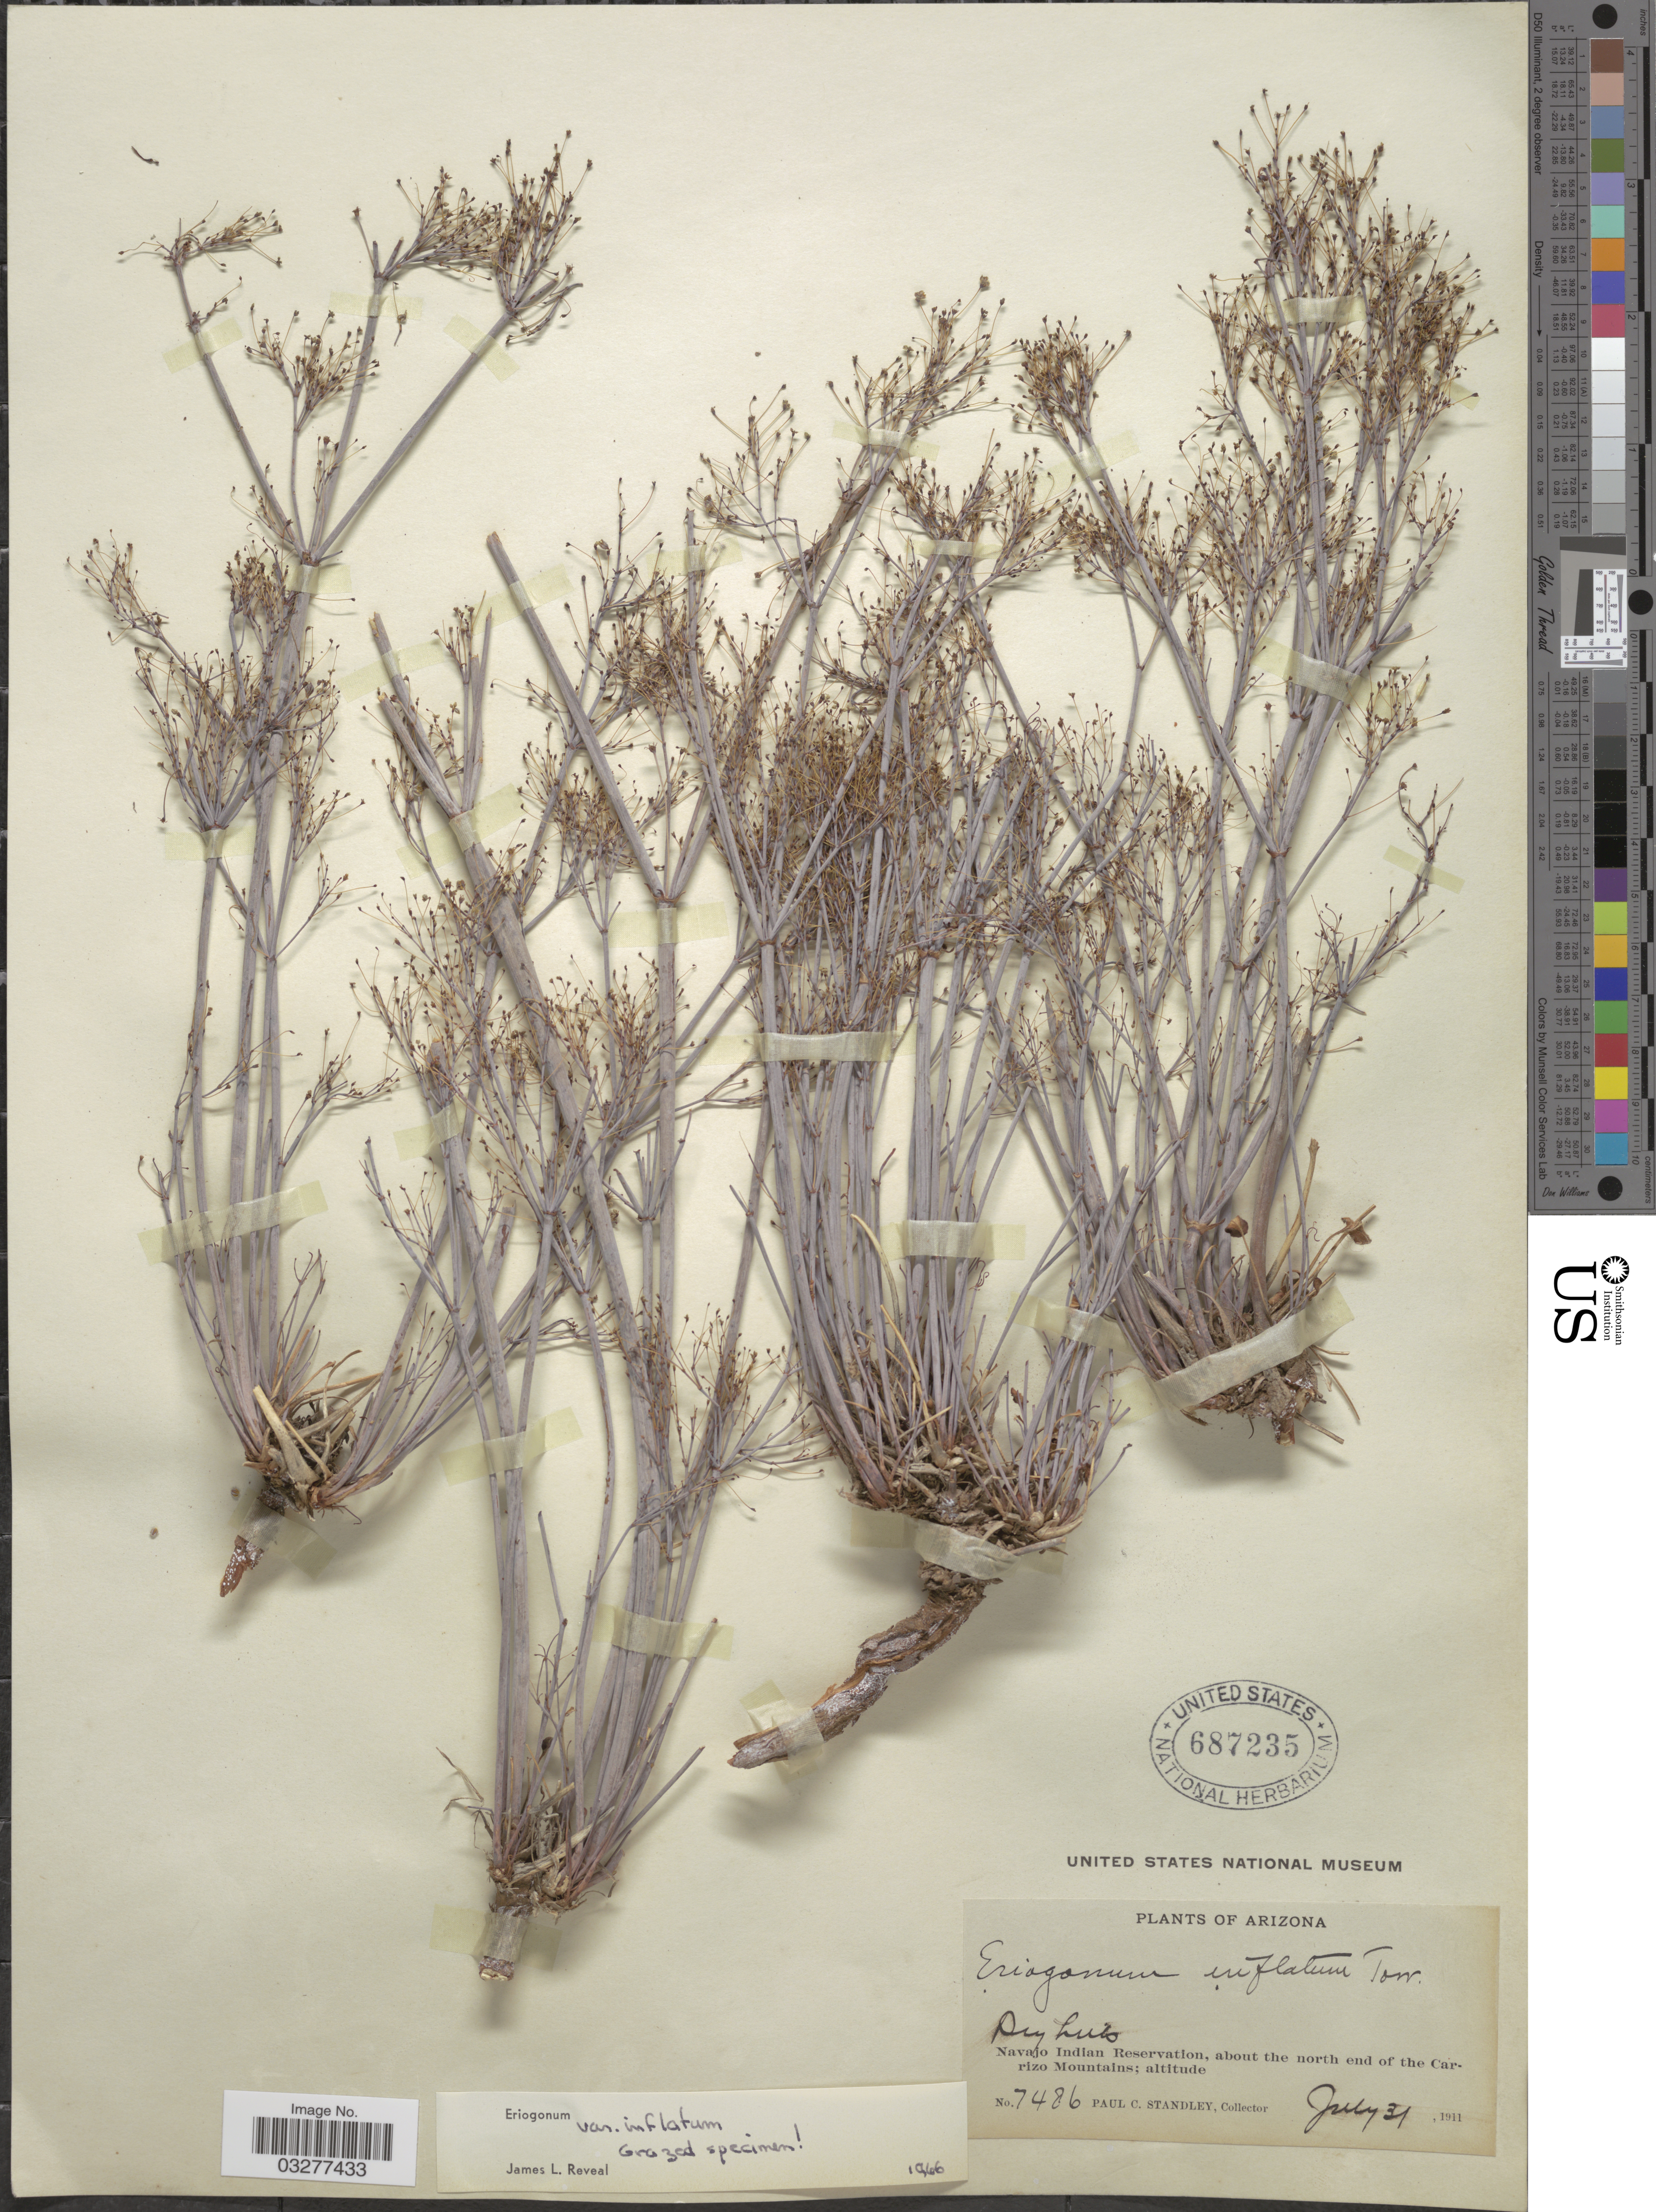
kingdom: Plantae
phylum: Tracheophyta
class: Magnoliopsida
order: Caryophyllales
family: Polygonaceae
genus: Eriogonum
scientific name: Eriogonum inflatum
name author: Torr. & Frém.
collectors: P. C. Standley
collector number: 7486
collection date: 1911-07-31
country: United States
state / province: Arizona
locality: Navajo Indian Reservation, about the north end of the Carrizo Mountains.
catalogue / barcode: US 687235